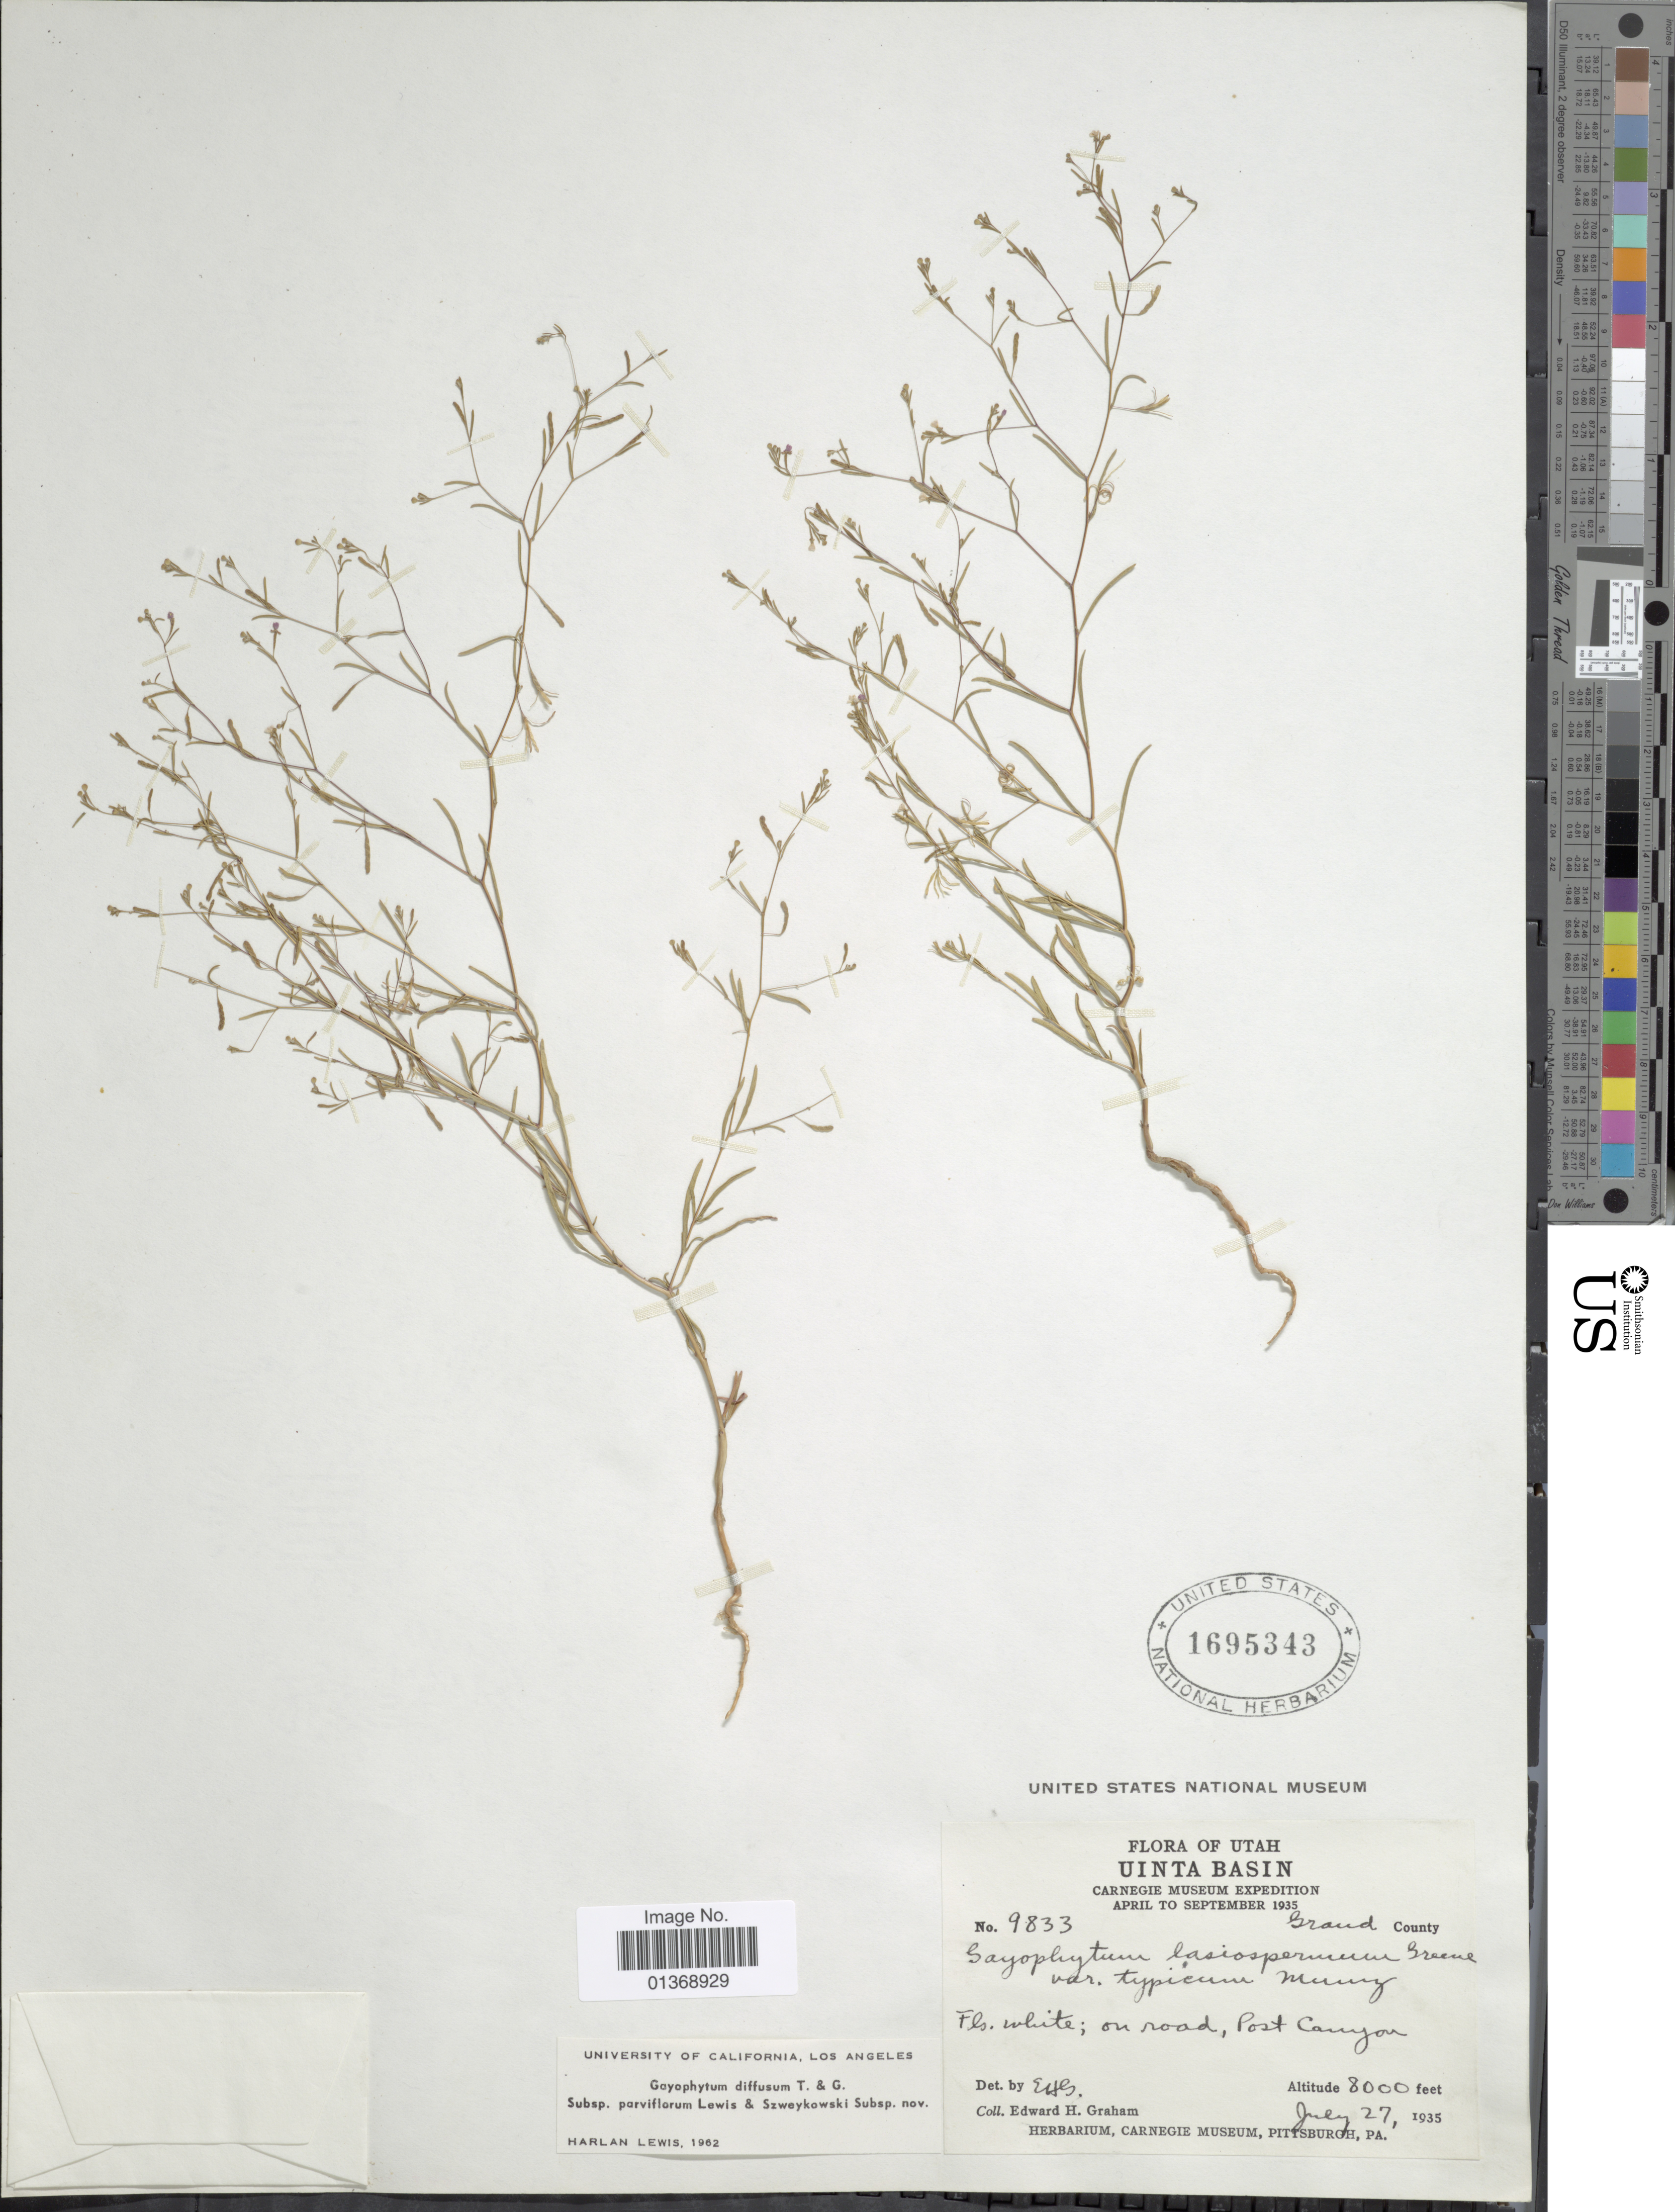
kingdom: Plantae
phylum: Tracheophyta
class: Magnoliopsida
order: Myrtales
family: Onagraceae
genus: Gayophytum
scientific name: Gayophytum diffusum subsp. parviflorum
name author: F. H. Lewis & Szweyk.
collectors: E. H. Graham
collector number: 9833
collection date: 1935-07-27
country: United States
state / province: Utah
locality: Uinta Basin, on road, Post Canyon, Grand County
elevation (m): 2438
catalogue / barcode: US 1695343